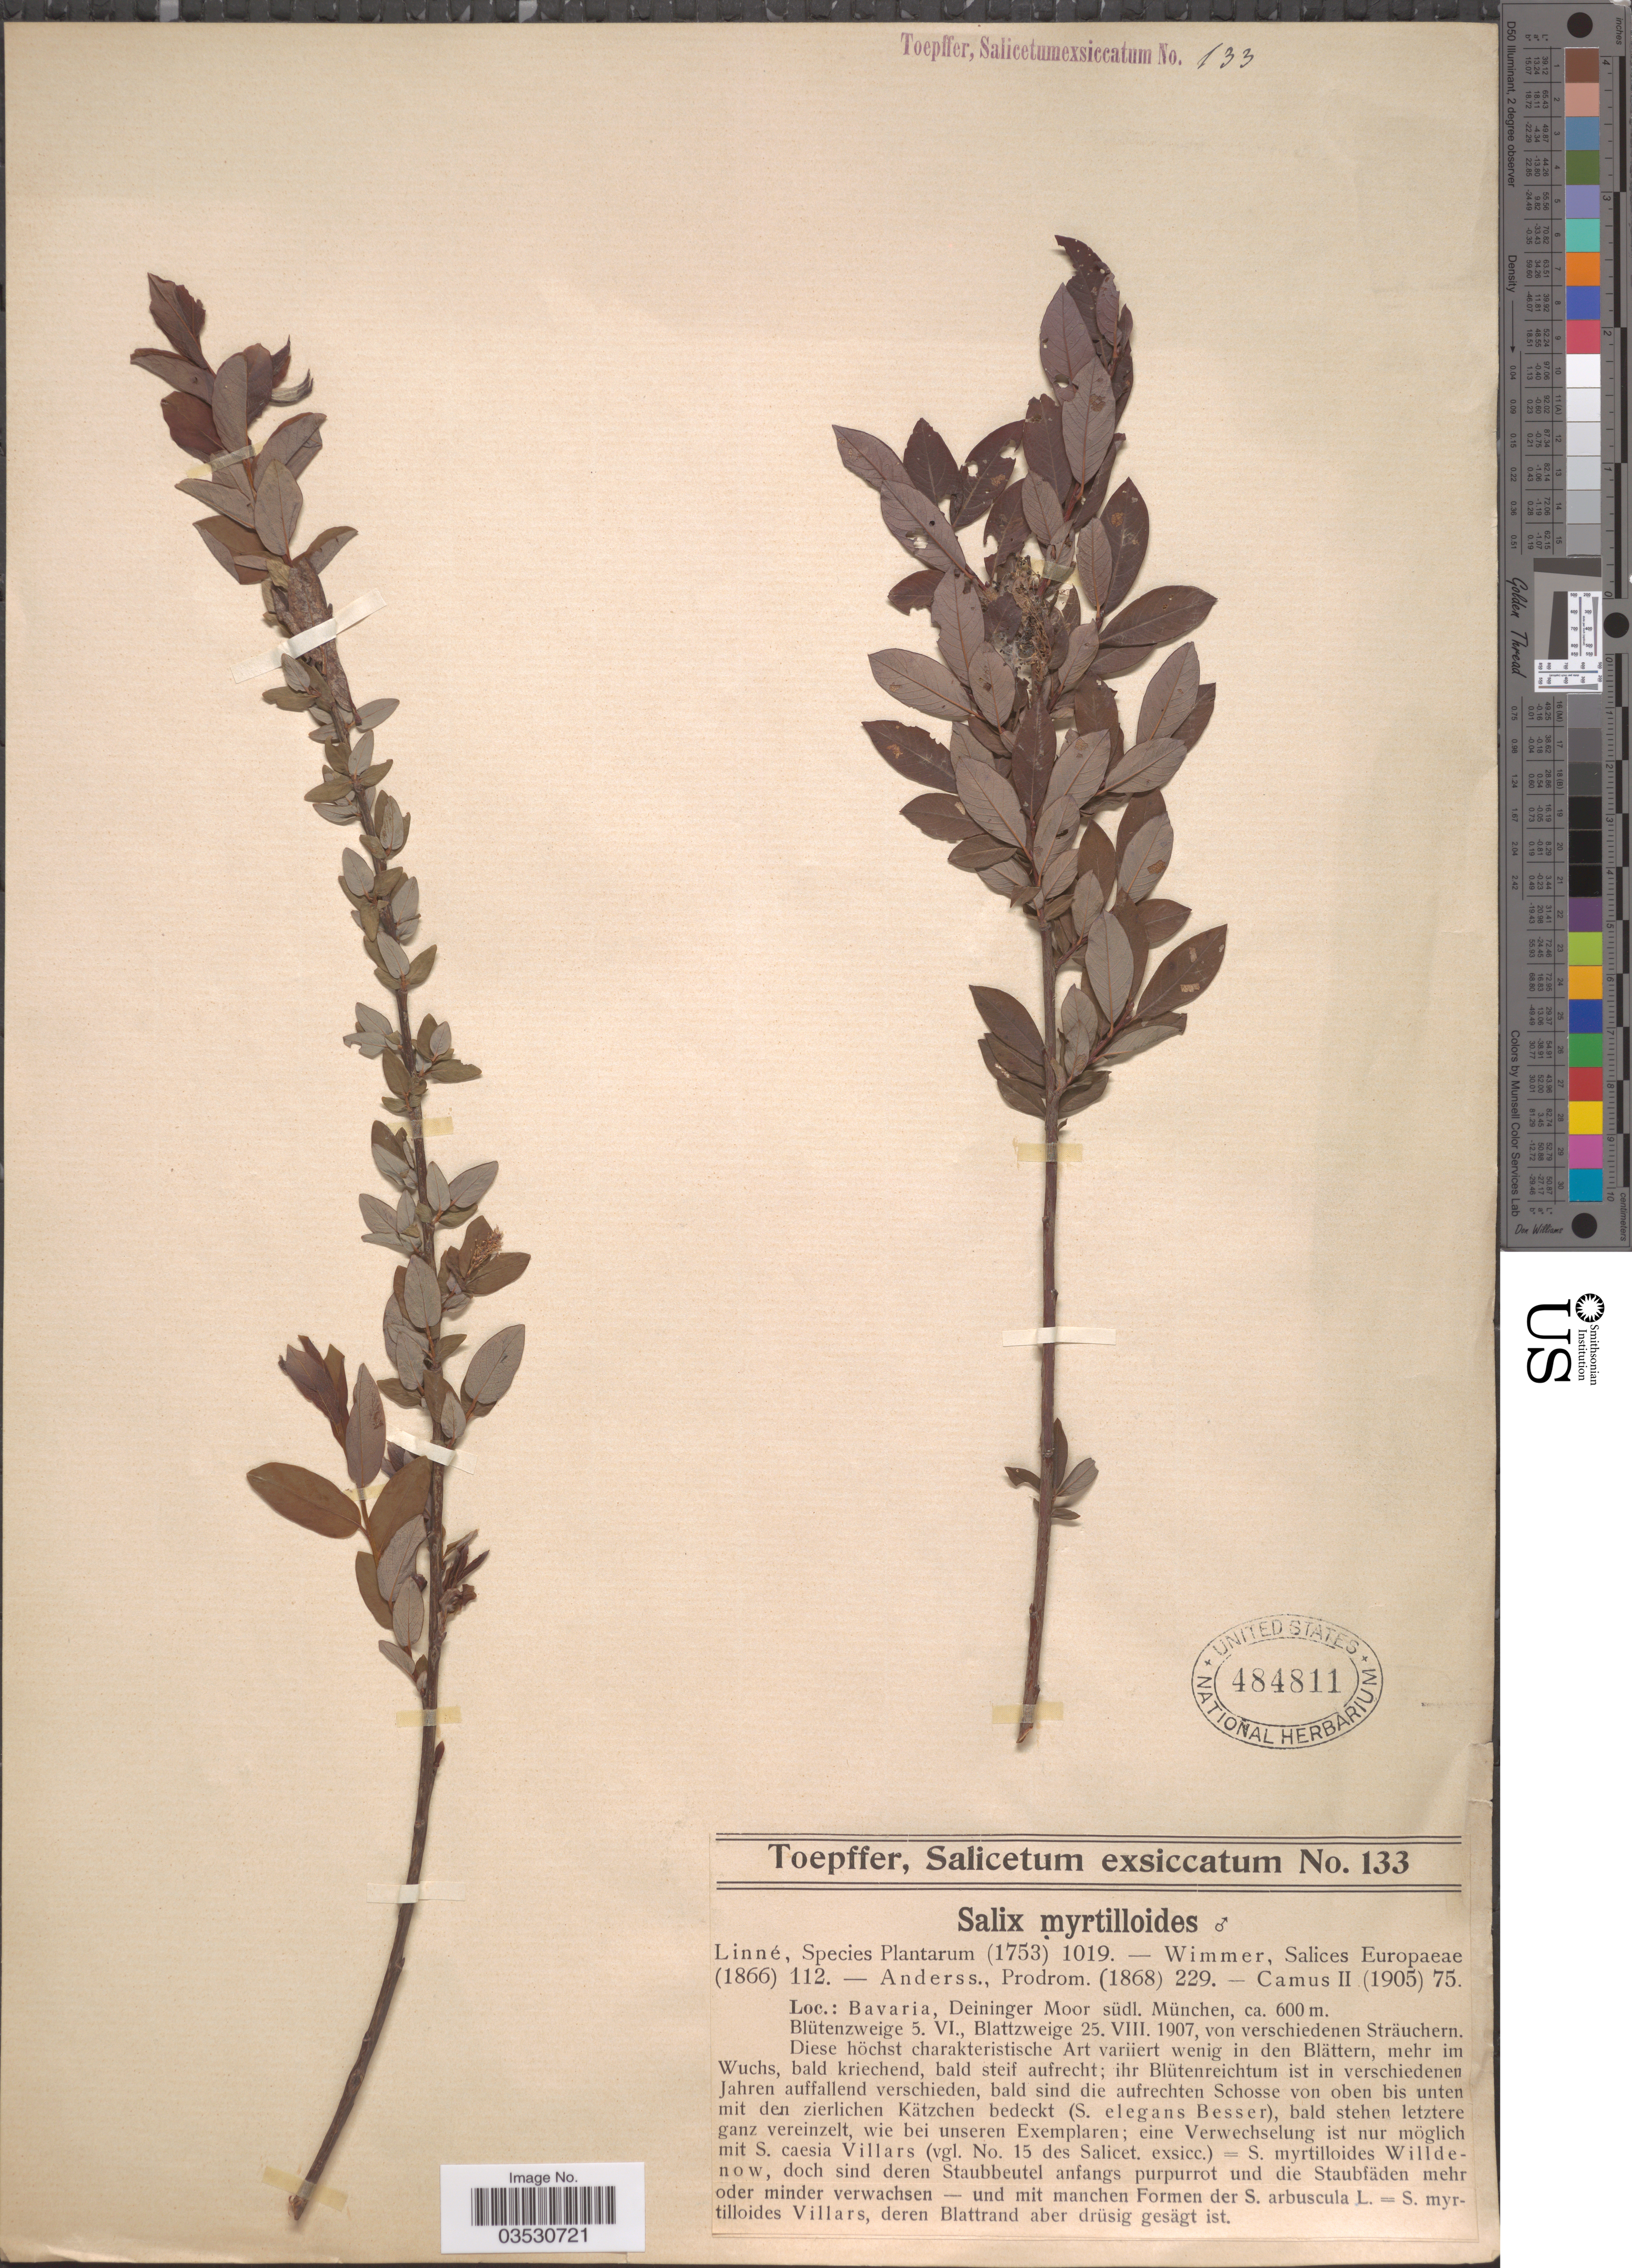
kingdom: Plantae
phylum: Tracheophyta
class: Magnoliopsida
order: Malpighiales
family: Salicaceae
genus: Salix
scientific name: Salix myrtilloides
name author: L.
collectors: A. Toepffer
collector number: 133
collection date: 1907-06-05/1907-08-25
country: Germany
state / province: Bayern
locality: Bavaria, Deininger Moor südl. München.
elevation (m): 600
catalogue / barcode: US 484811